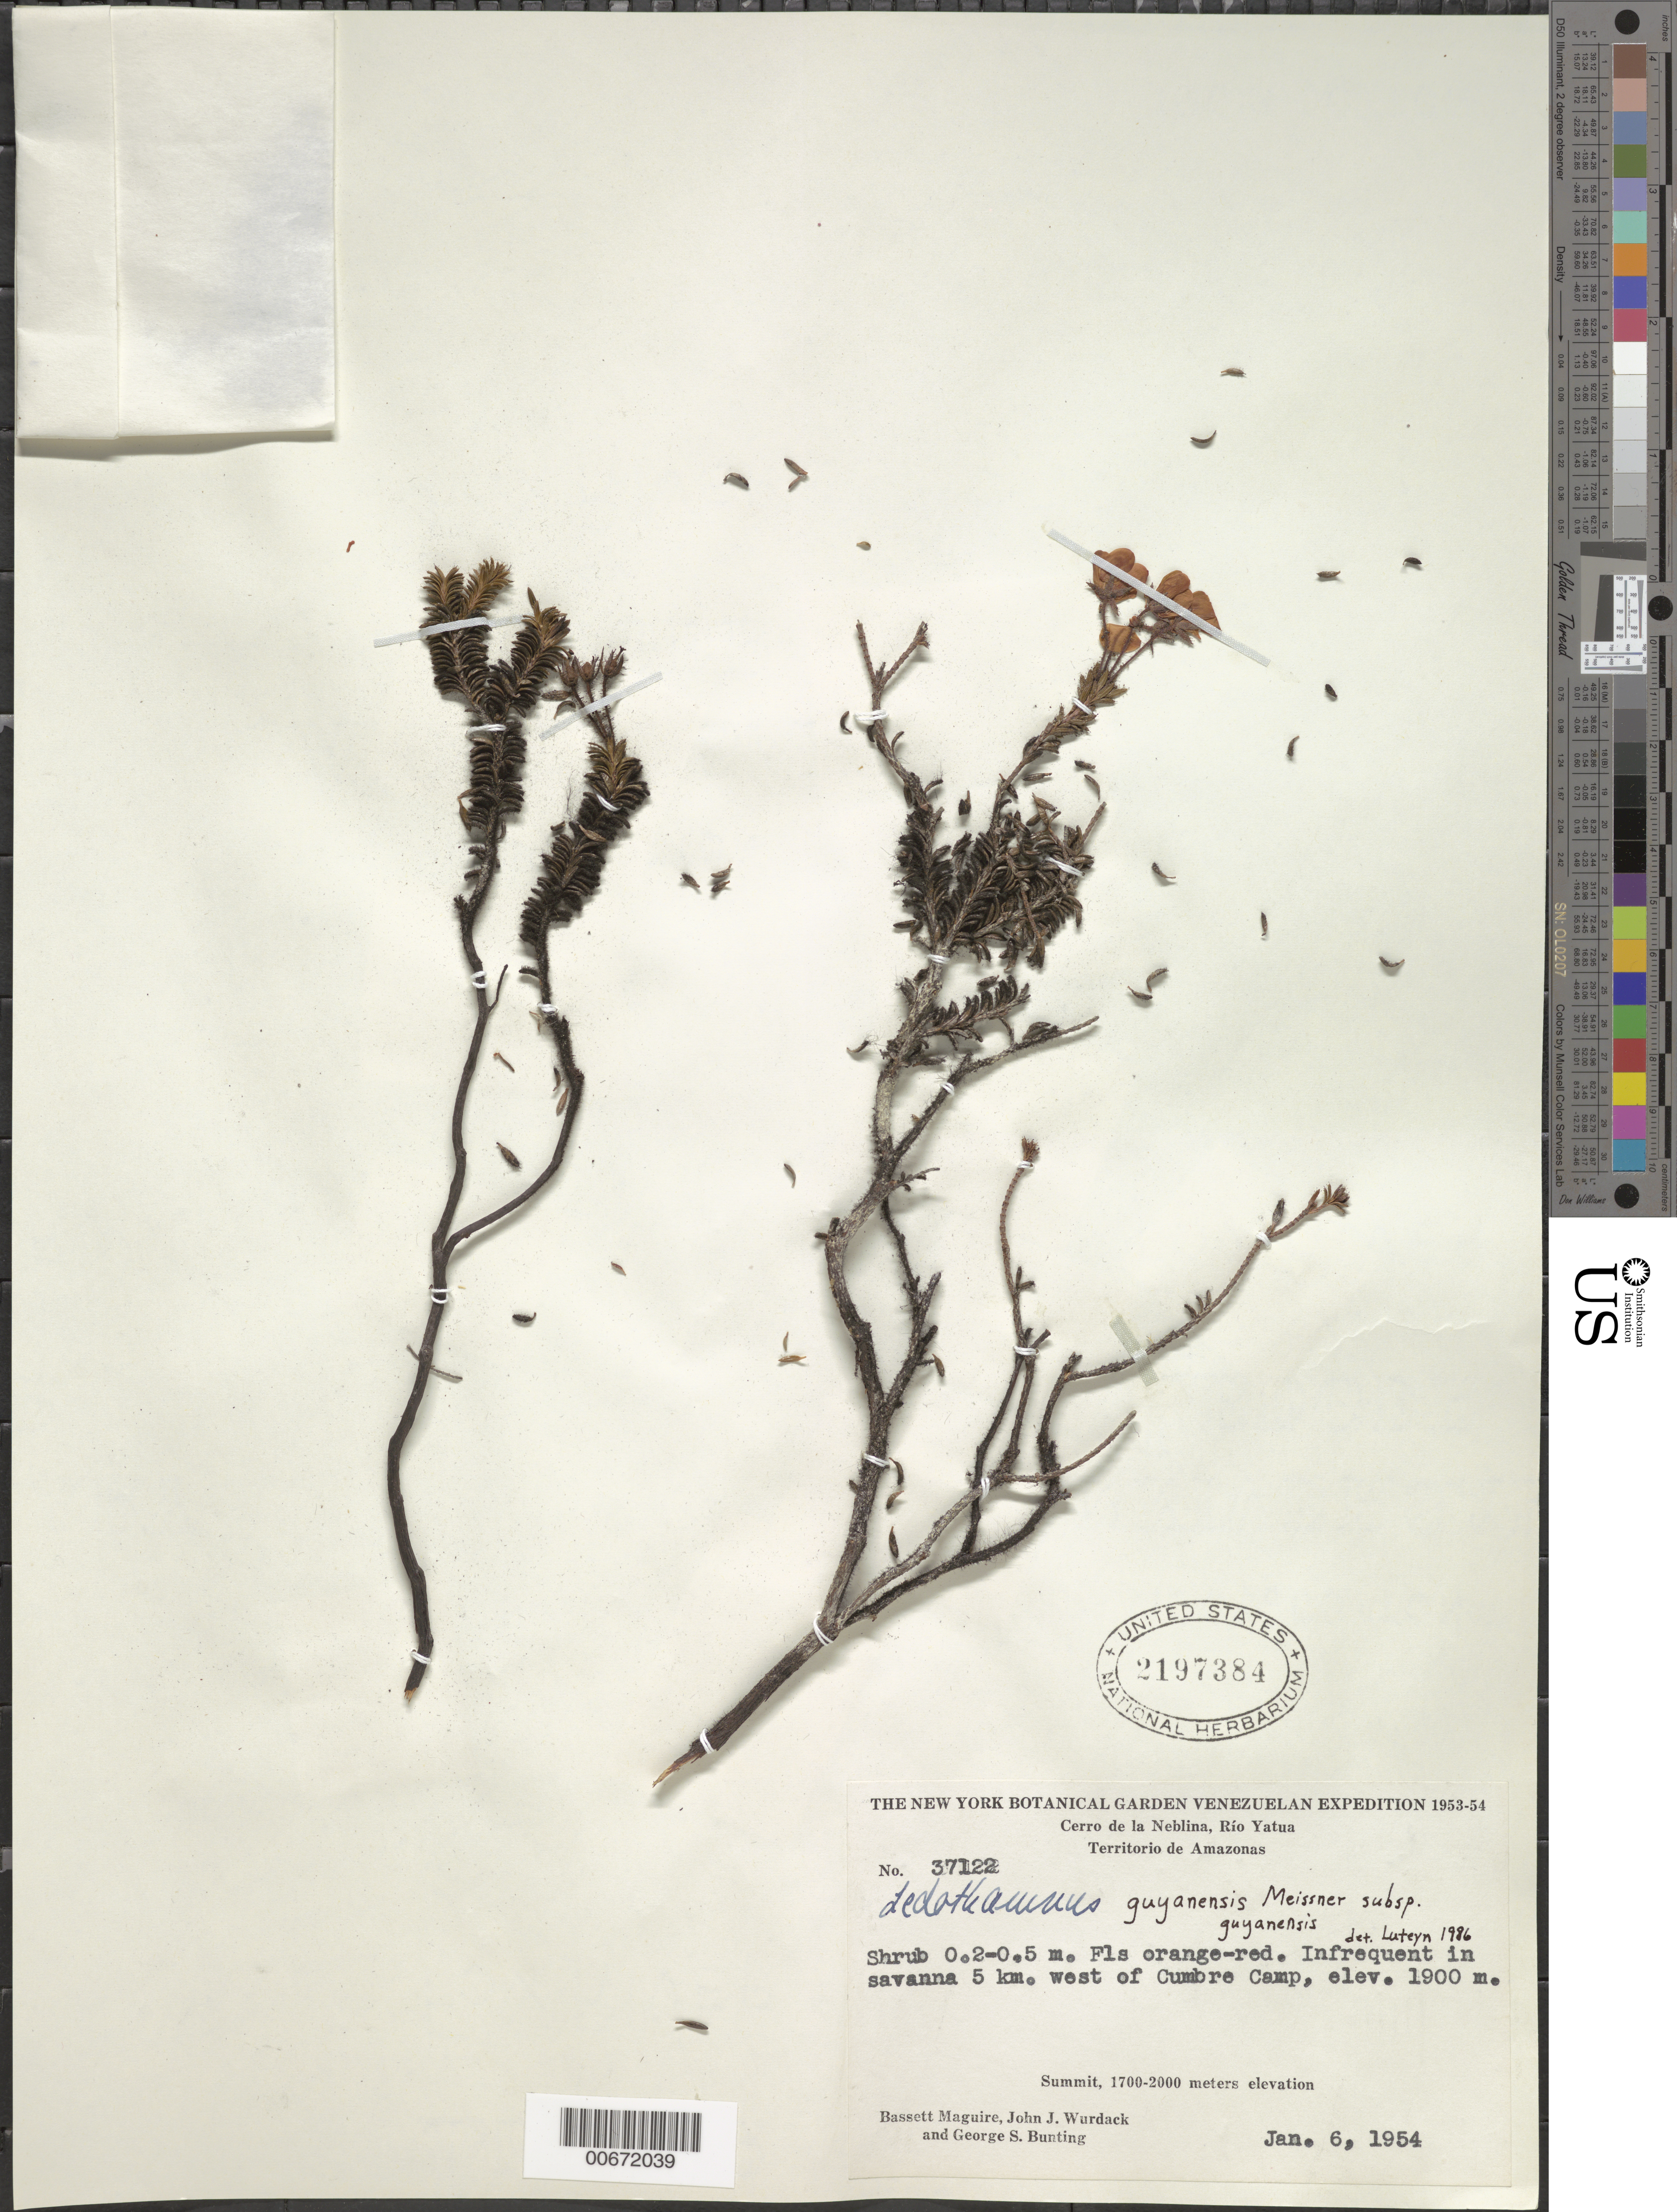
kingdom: Plantae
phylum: Tracheophyta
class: Magnoliopsida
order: Ericales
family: Ericaceae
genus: Ledothamnus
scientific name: Ledothamnus guyanensis subsp. guyanensis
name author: Meisn.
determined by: Luteyn, J. L.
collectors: B. Maguire, J. J. Wurdack & G. S. Bunting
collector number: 37122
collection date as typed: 6-Jan-54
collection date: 1954-01-06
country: Venezuela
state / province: Amazonas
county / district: Río Negro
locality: Cerro de la Neblina, Río Yatua, 5 km W of Cumbre Camp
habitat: Savanna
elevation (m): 1900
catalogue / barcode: US 2197384